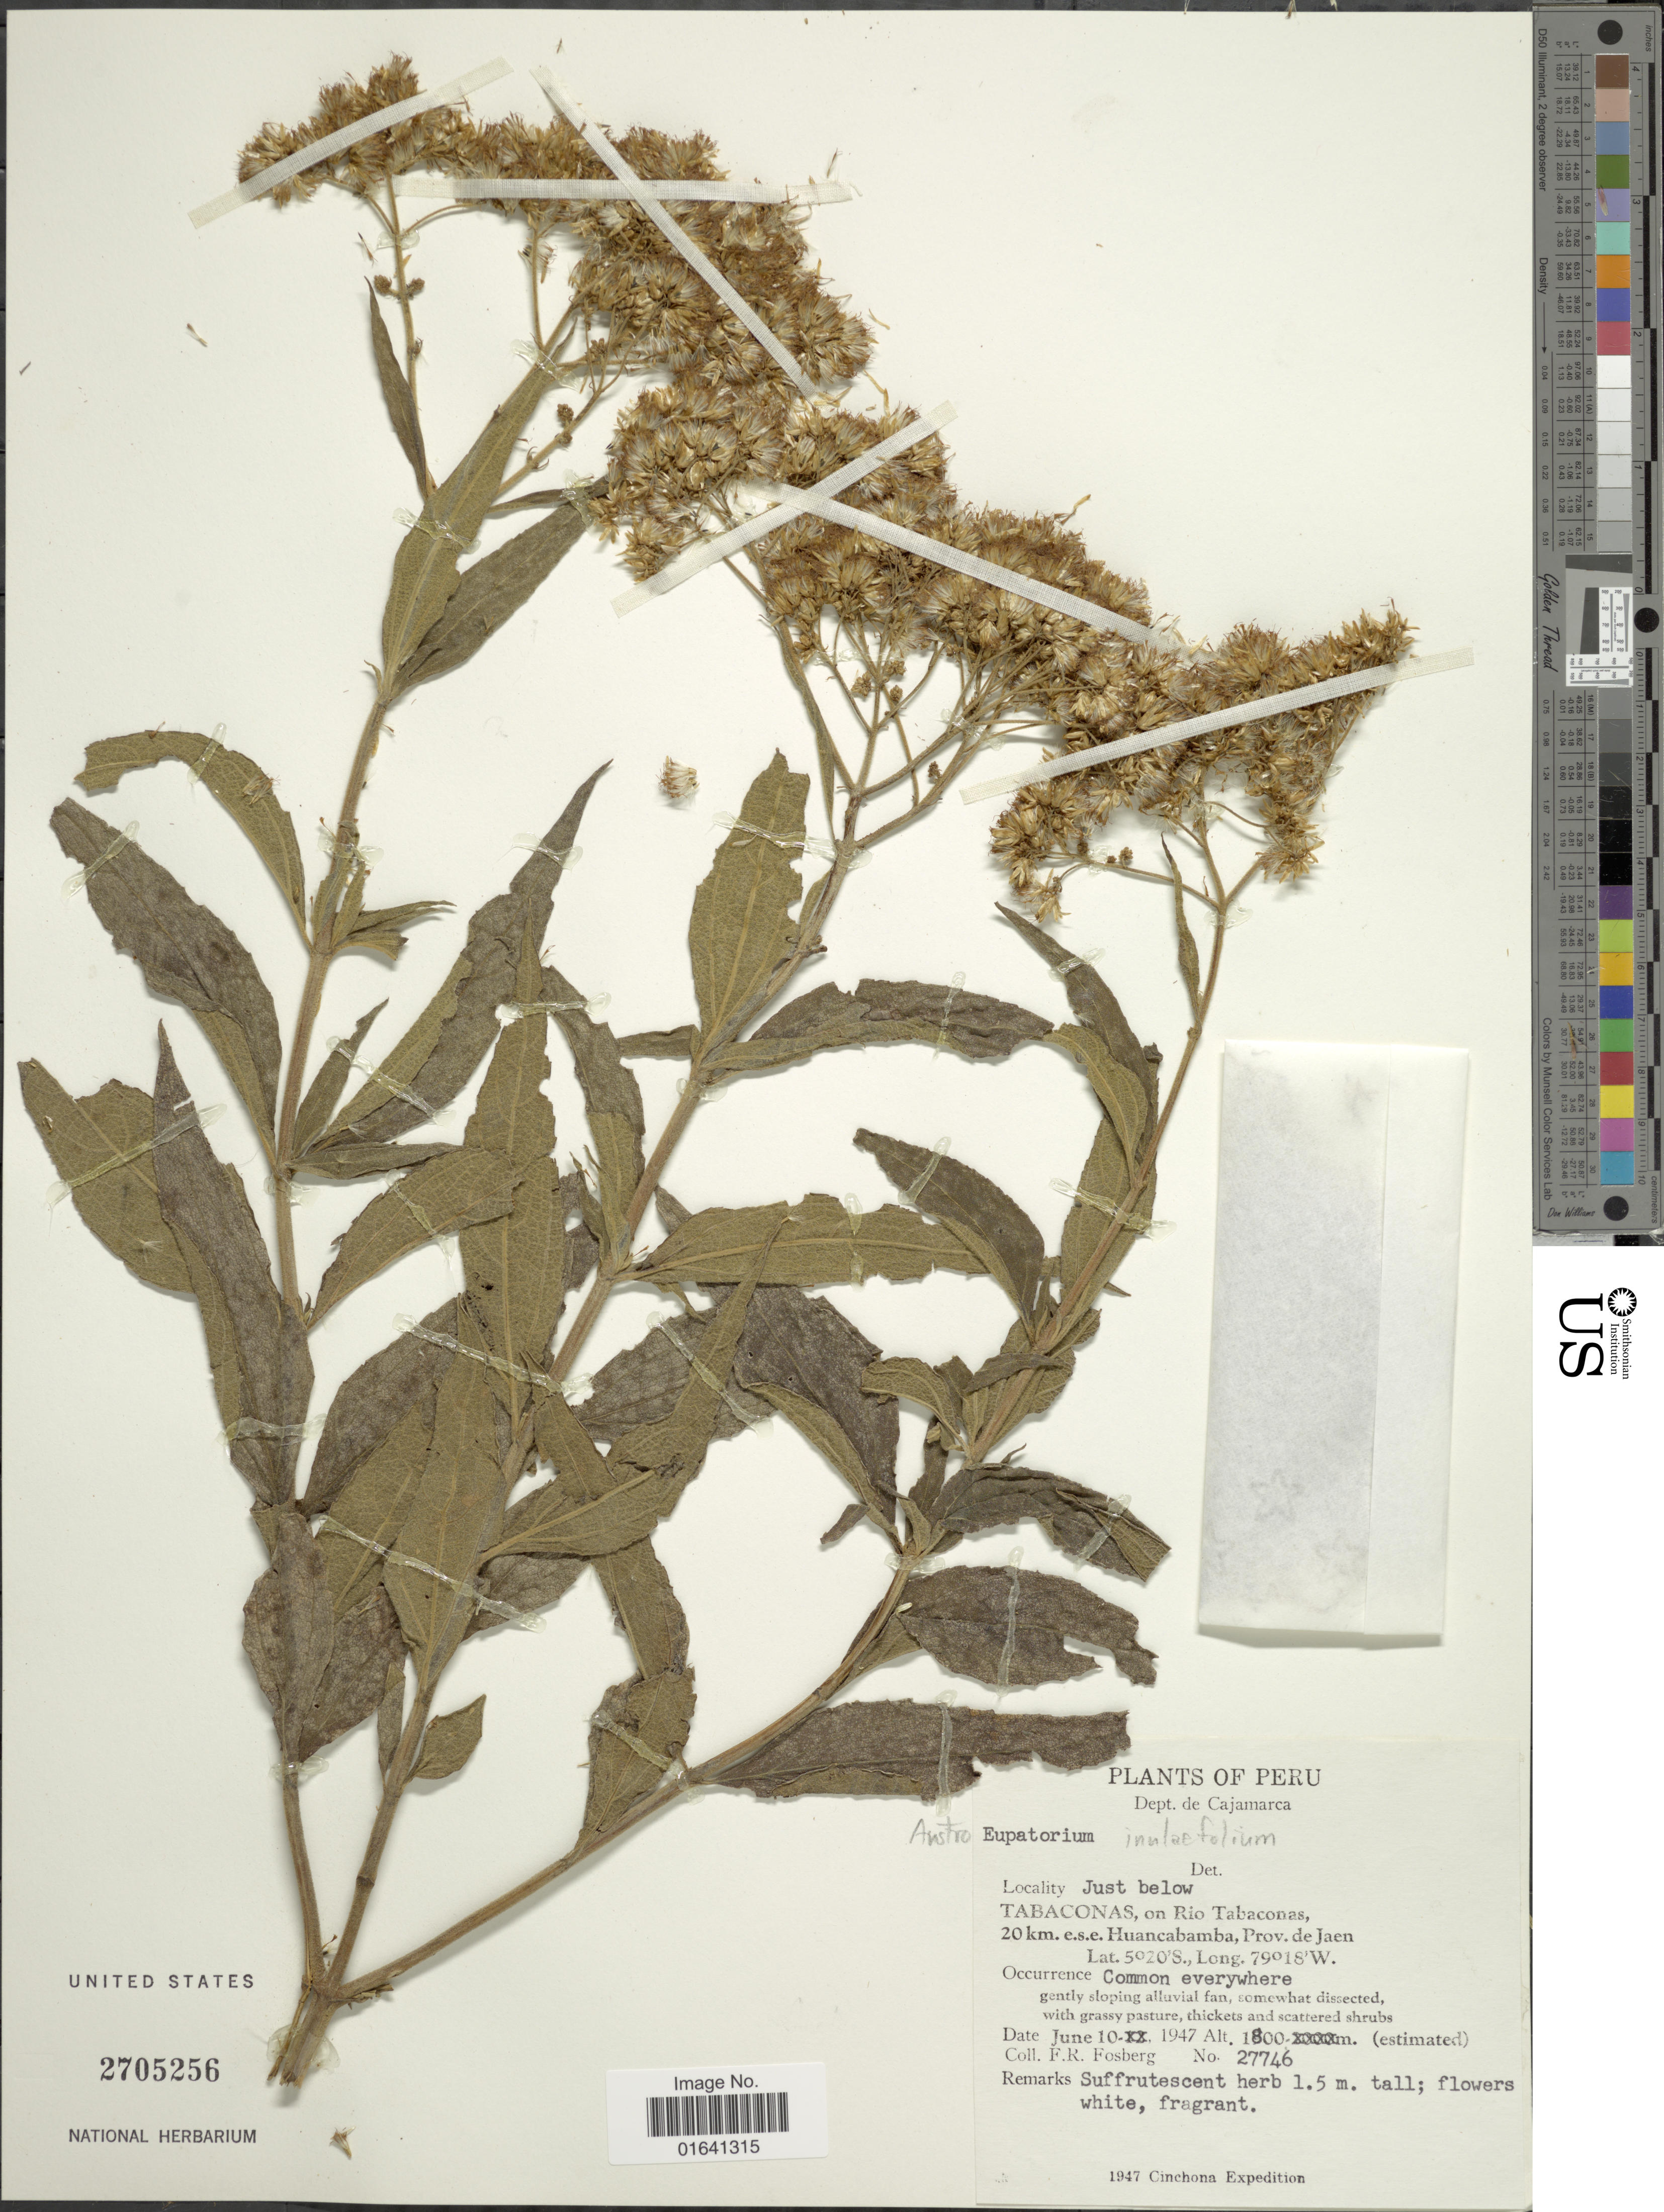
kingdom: Plantae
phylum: Tracheophyta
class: Magnoliopsida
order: Asterales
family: Asteraceae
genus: Austroeupatorium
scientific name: Austroeupatorium inulaefolium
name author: (Kunth) R.M. King & H. Rob.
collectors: F. R. Fosberg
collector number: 27746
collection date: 1947-06-10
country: Peru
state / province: Cajamarca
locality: Dept de Cajamarca, Just below Tabaconas, on Rio Tabaconas, 20 km e.s.e. Huancabamba, Prov. de Jaen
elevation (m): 1800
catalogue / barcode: US 2705256